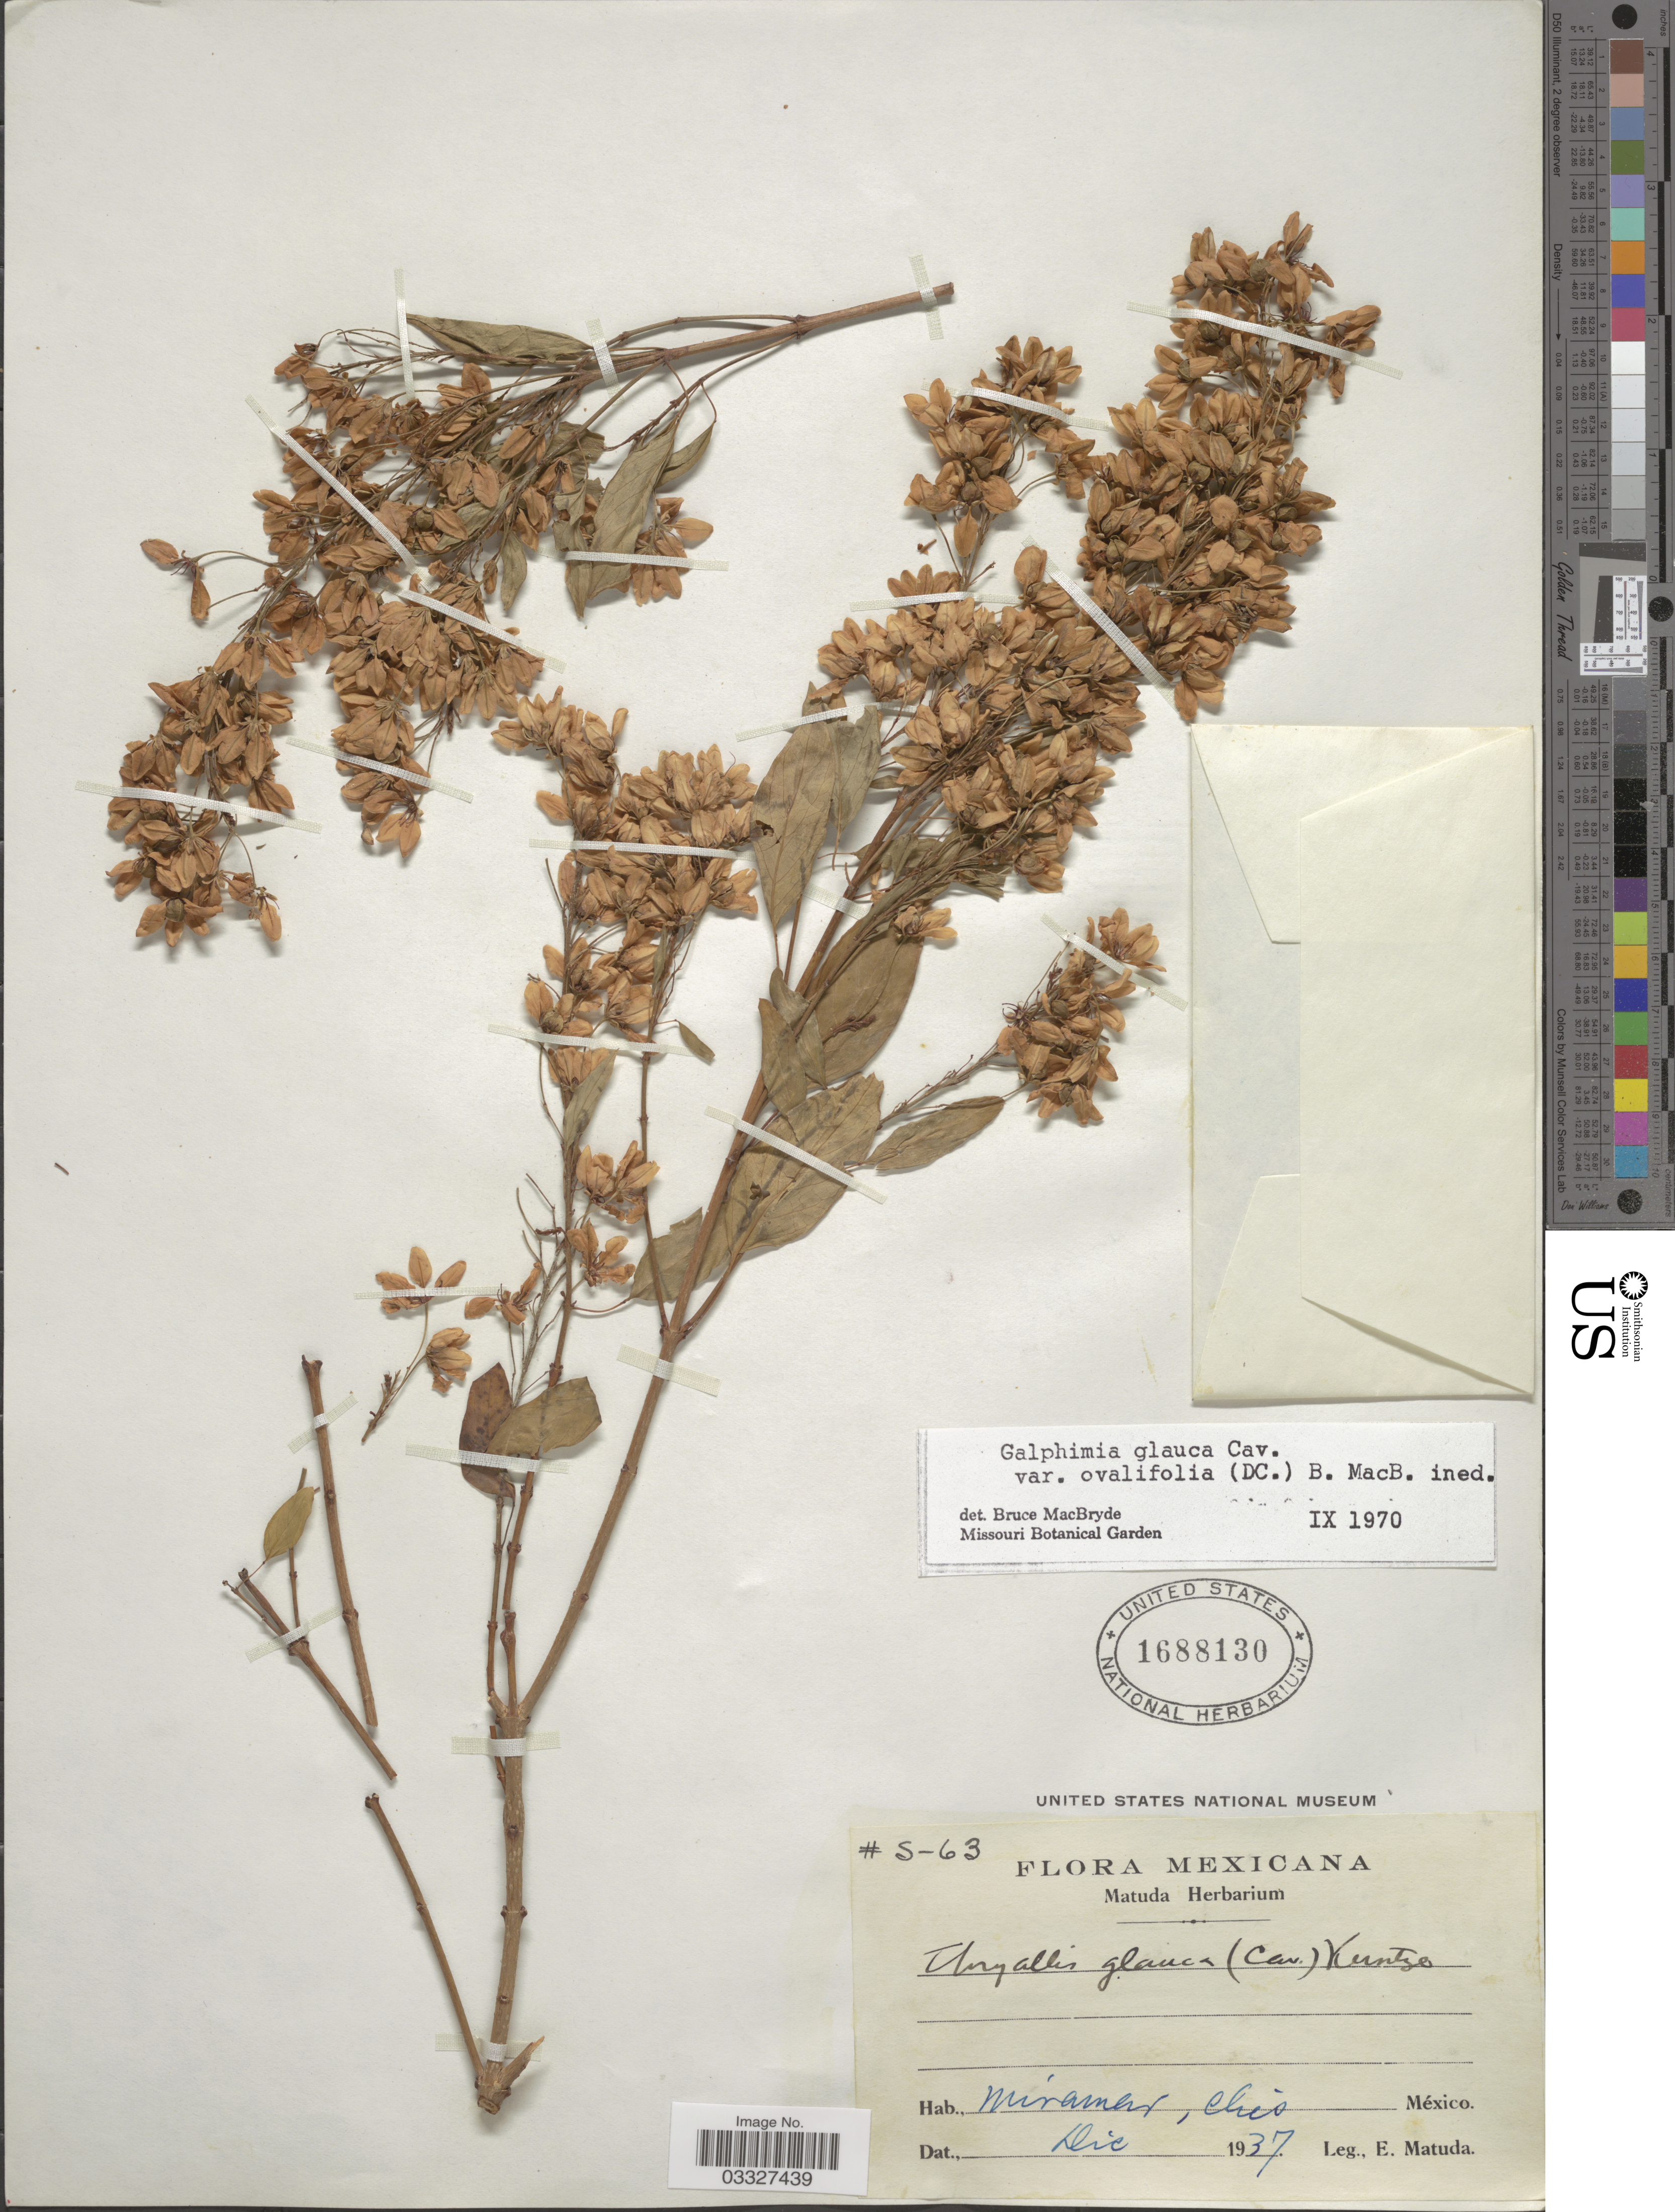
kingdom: Plantae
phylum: Tracheophyta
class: Magnoliopsida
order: Malpighiales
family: Malpighiaceae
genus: Galphimia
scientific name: Galphimia paniculata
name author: Bart.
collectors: E. Matuda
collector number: S-63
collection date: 1937-12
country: Mexico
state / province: Chiapas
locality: Miramar.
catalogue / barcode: US 1688130